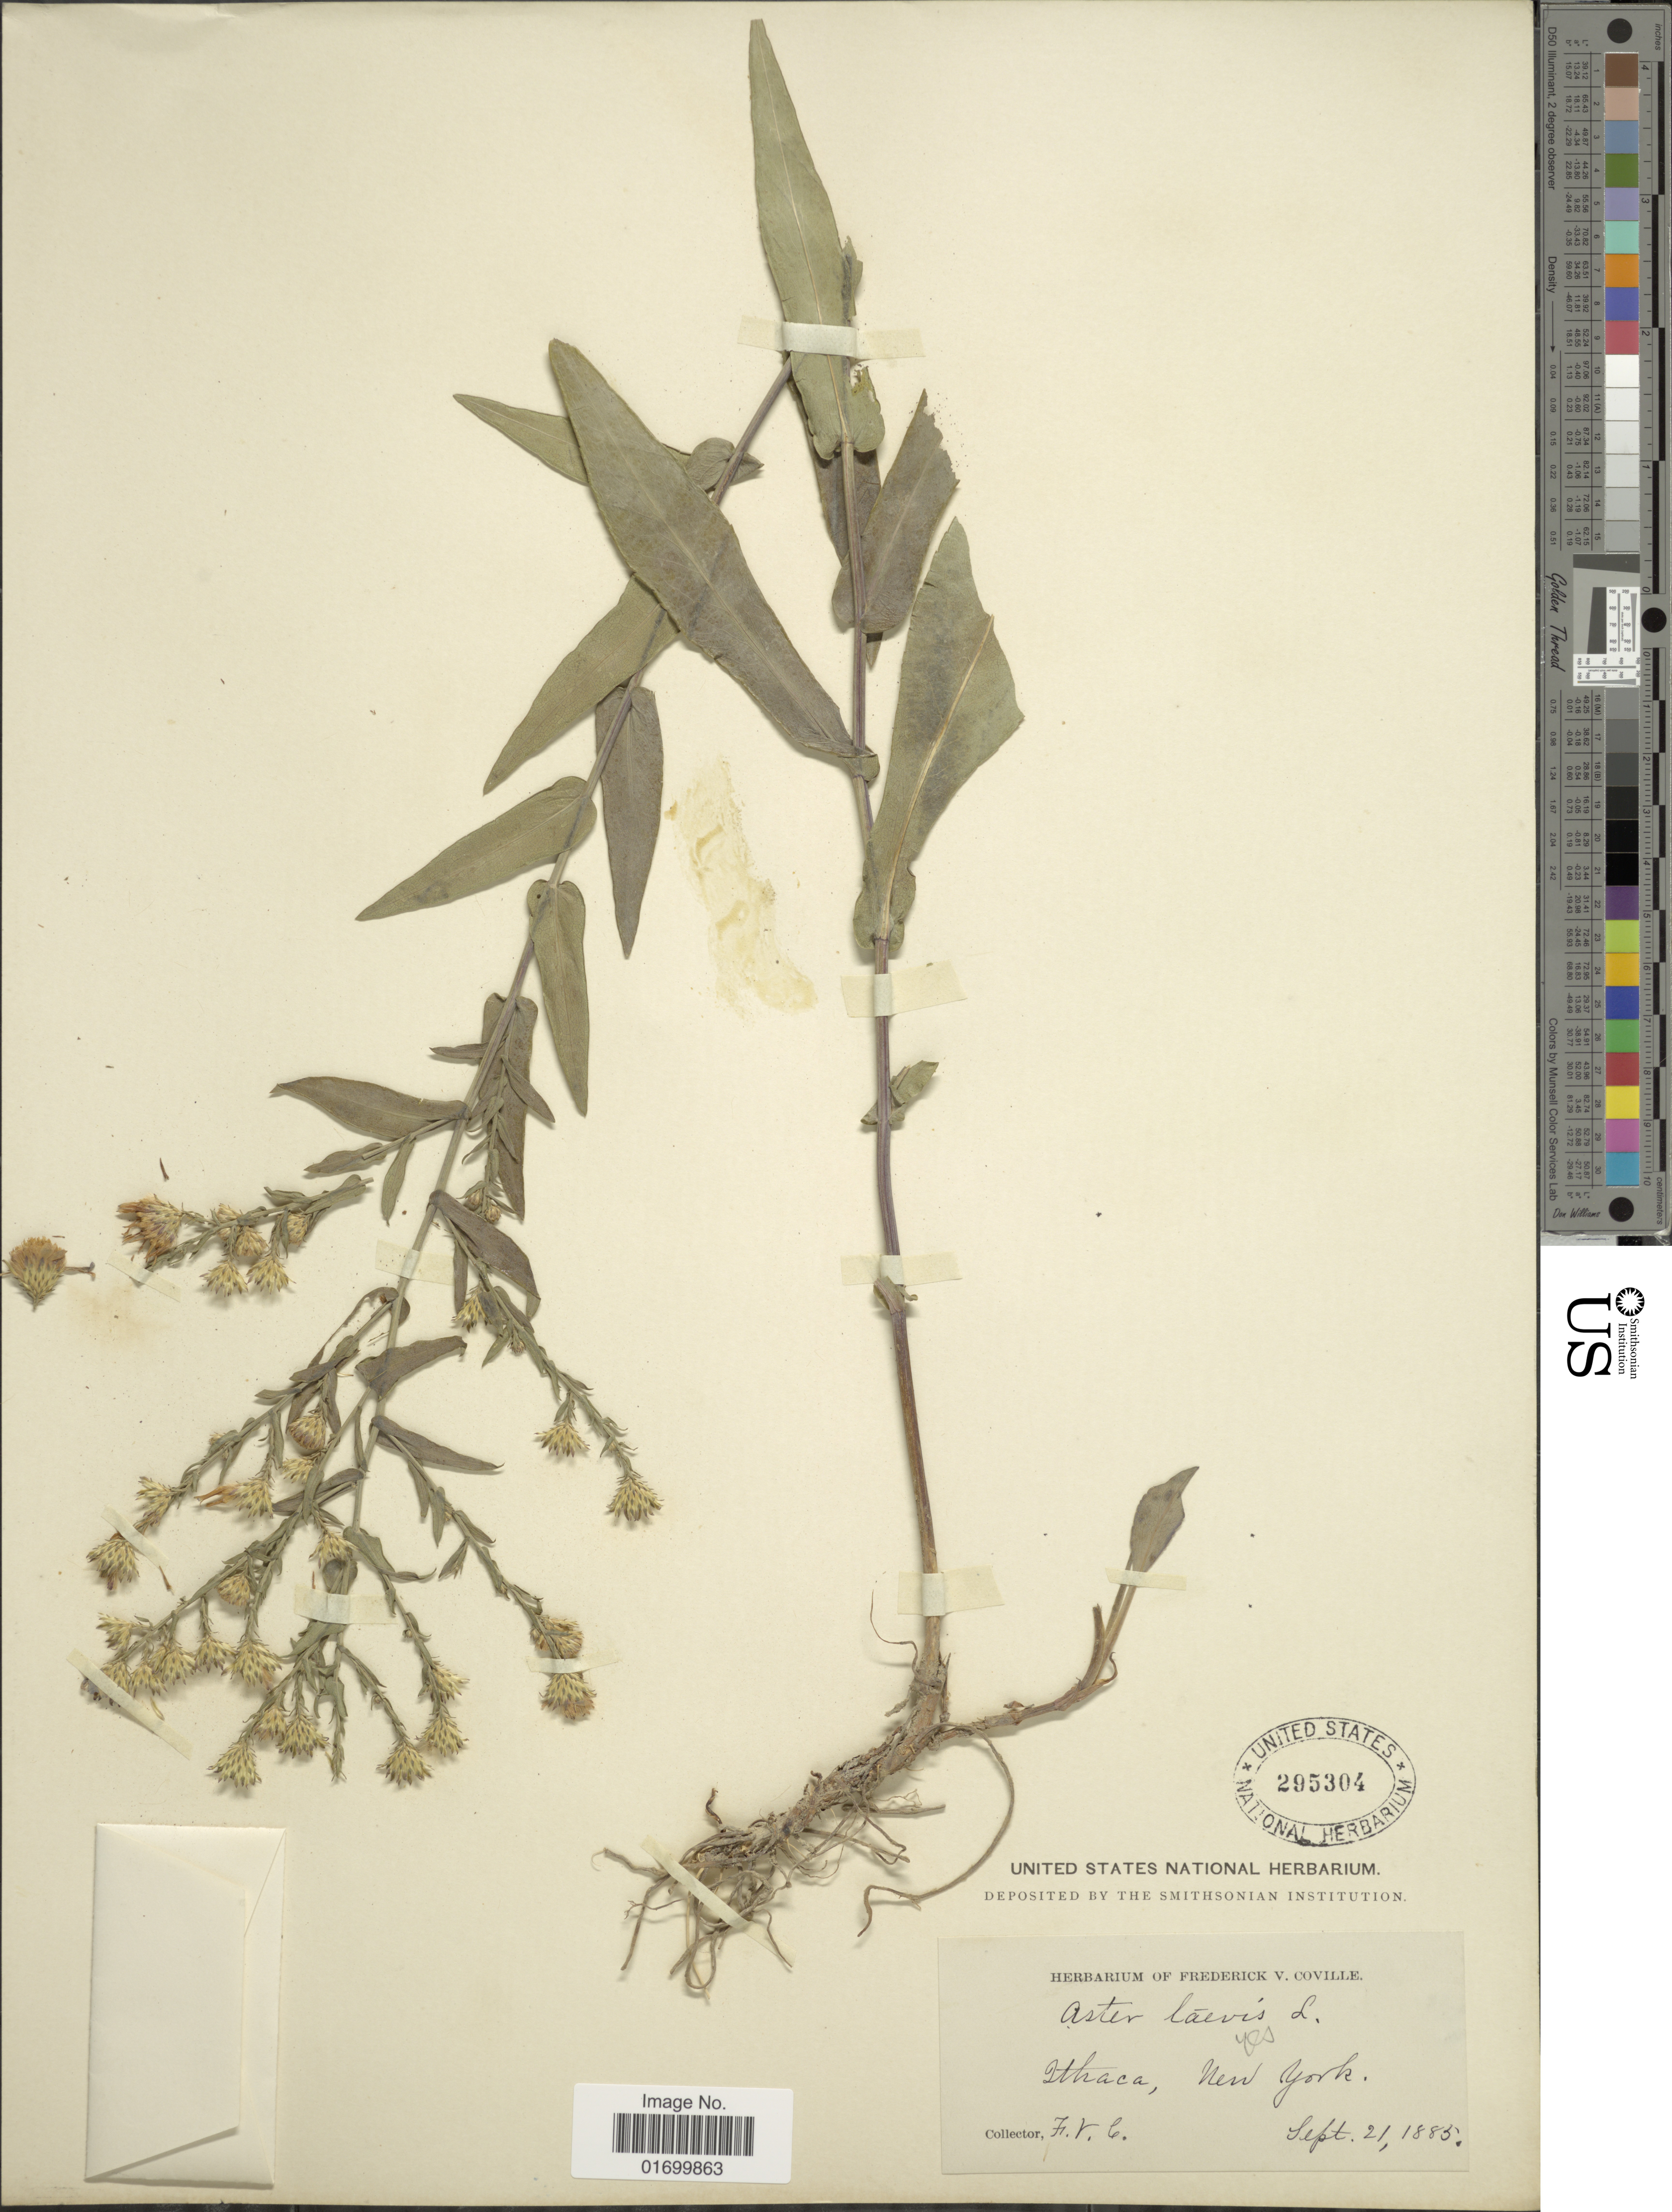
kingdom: Plantae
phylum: Tracheophyta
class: Magnoliopsida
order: Asterales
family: Asteraceae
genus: Symphyotrichum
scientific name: Symphyotrichum laeve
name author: (L.) Á. Löve & D. Löve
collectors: F. V. Coville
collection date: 1885-09-21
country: United States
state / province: New York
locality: Ithaca.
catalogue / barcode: US 295304